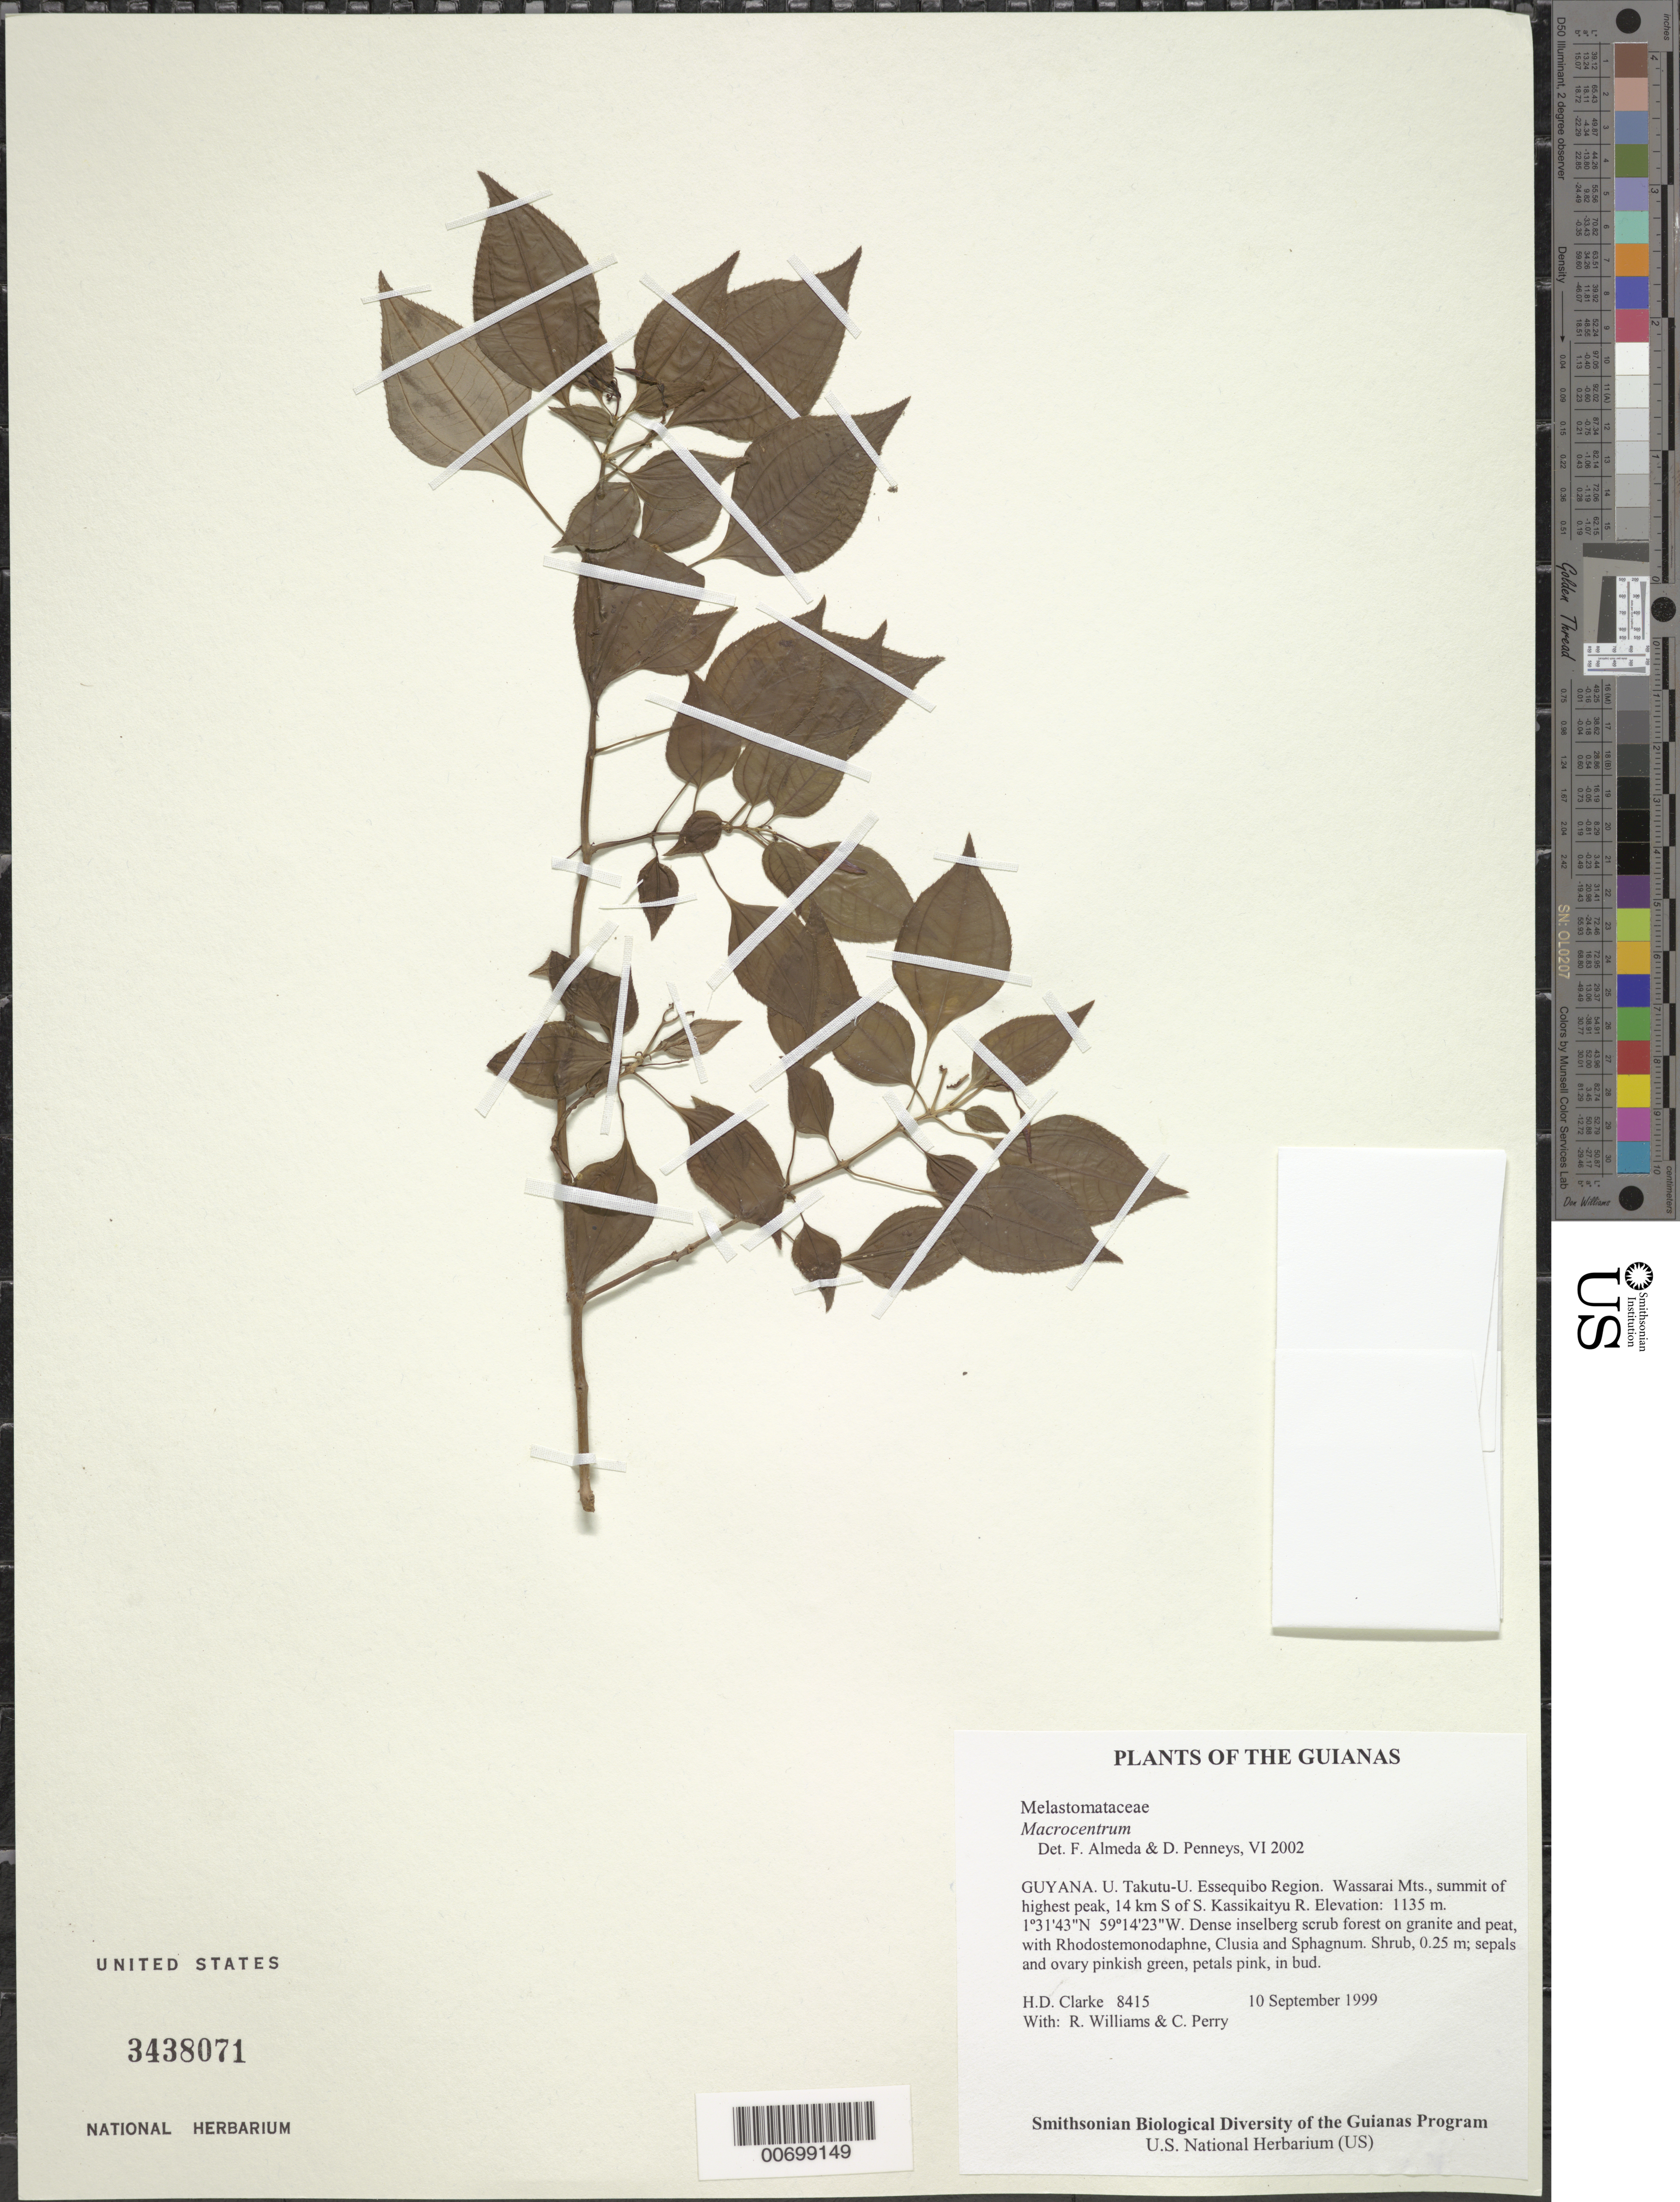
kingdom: Plantae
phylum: Tracheophyta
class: Magnoliopsida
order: Myrtales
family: Melastomataceae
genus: Macrocentrum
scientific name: Macrocentrum sp.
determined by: Almeda, F.; Penneys, D. S.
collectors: H. D. Clarke, R. Williams & C. Perry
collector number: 8415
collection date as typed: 10 September 1999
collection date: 1999-09-10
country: Guyana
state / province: U. Takutu-U. Essequibo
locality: Wassarai Mts., summit of highest peak, 14 km S of S. Kassikaityu R.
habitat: Dense inselberg scrub forest on granite and peat, with Rhodostemonodaphne, Clusia and Sphagnum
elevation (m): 1135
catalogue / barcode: US 3438071